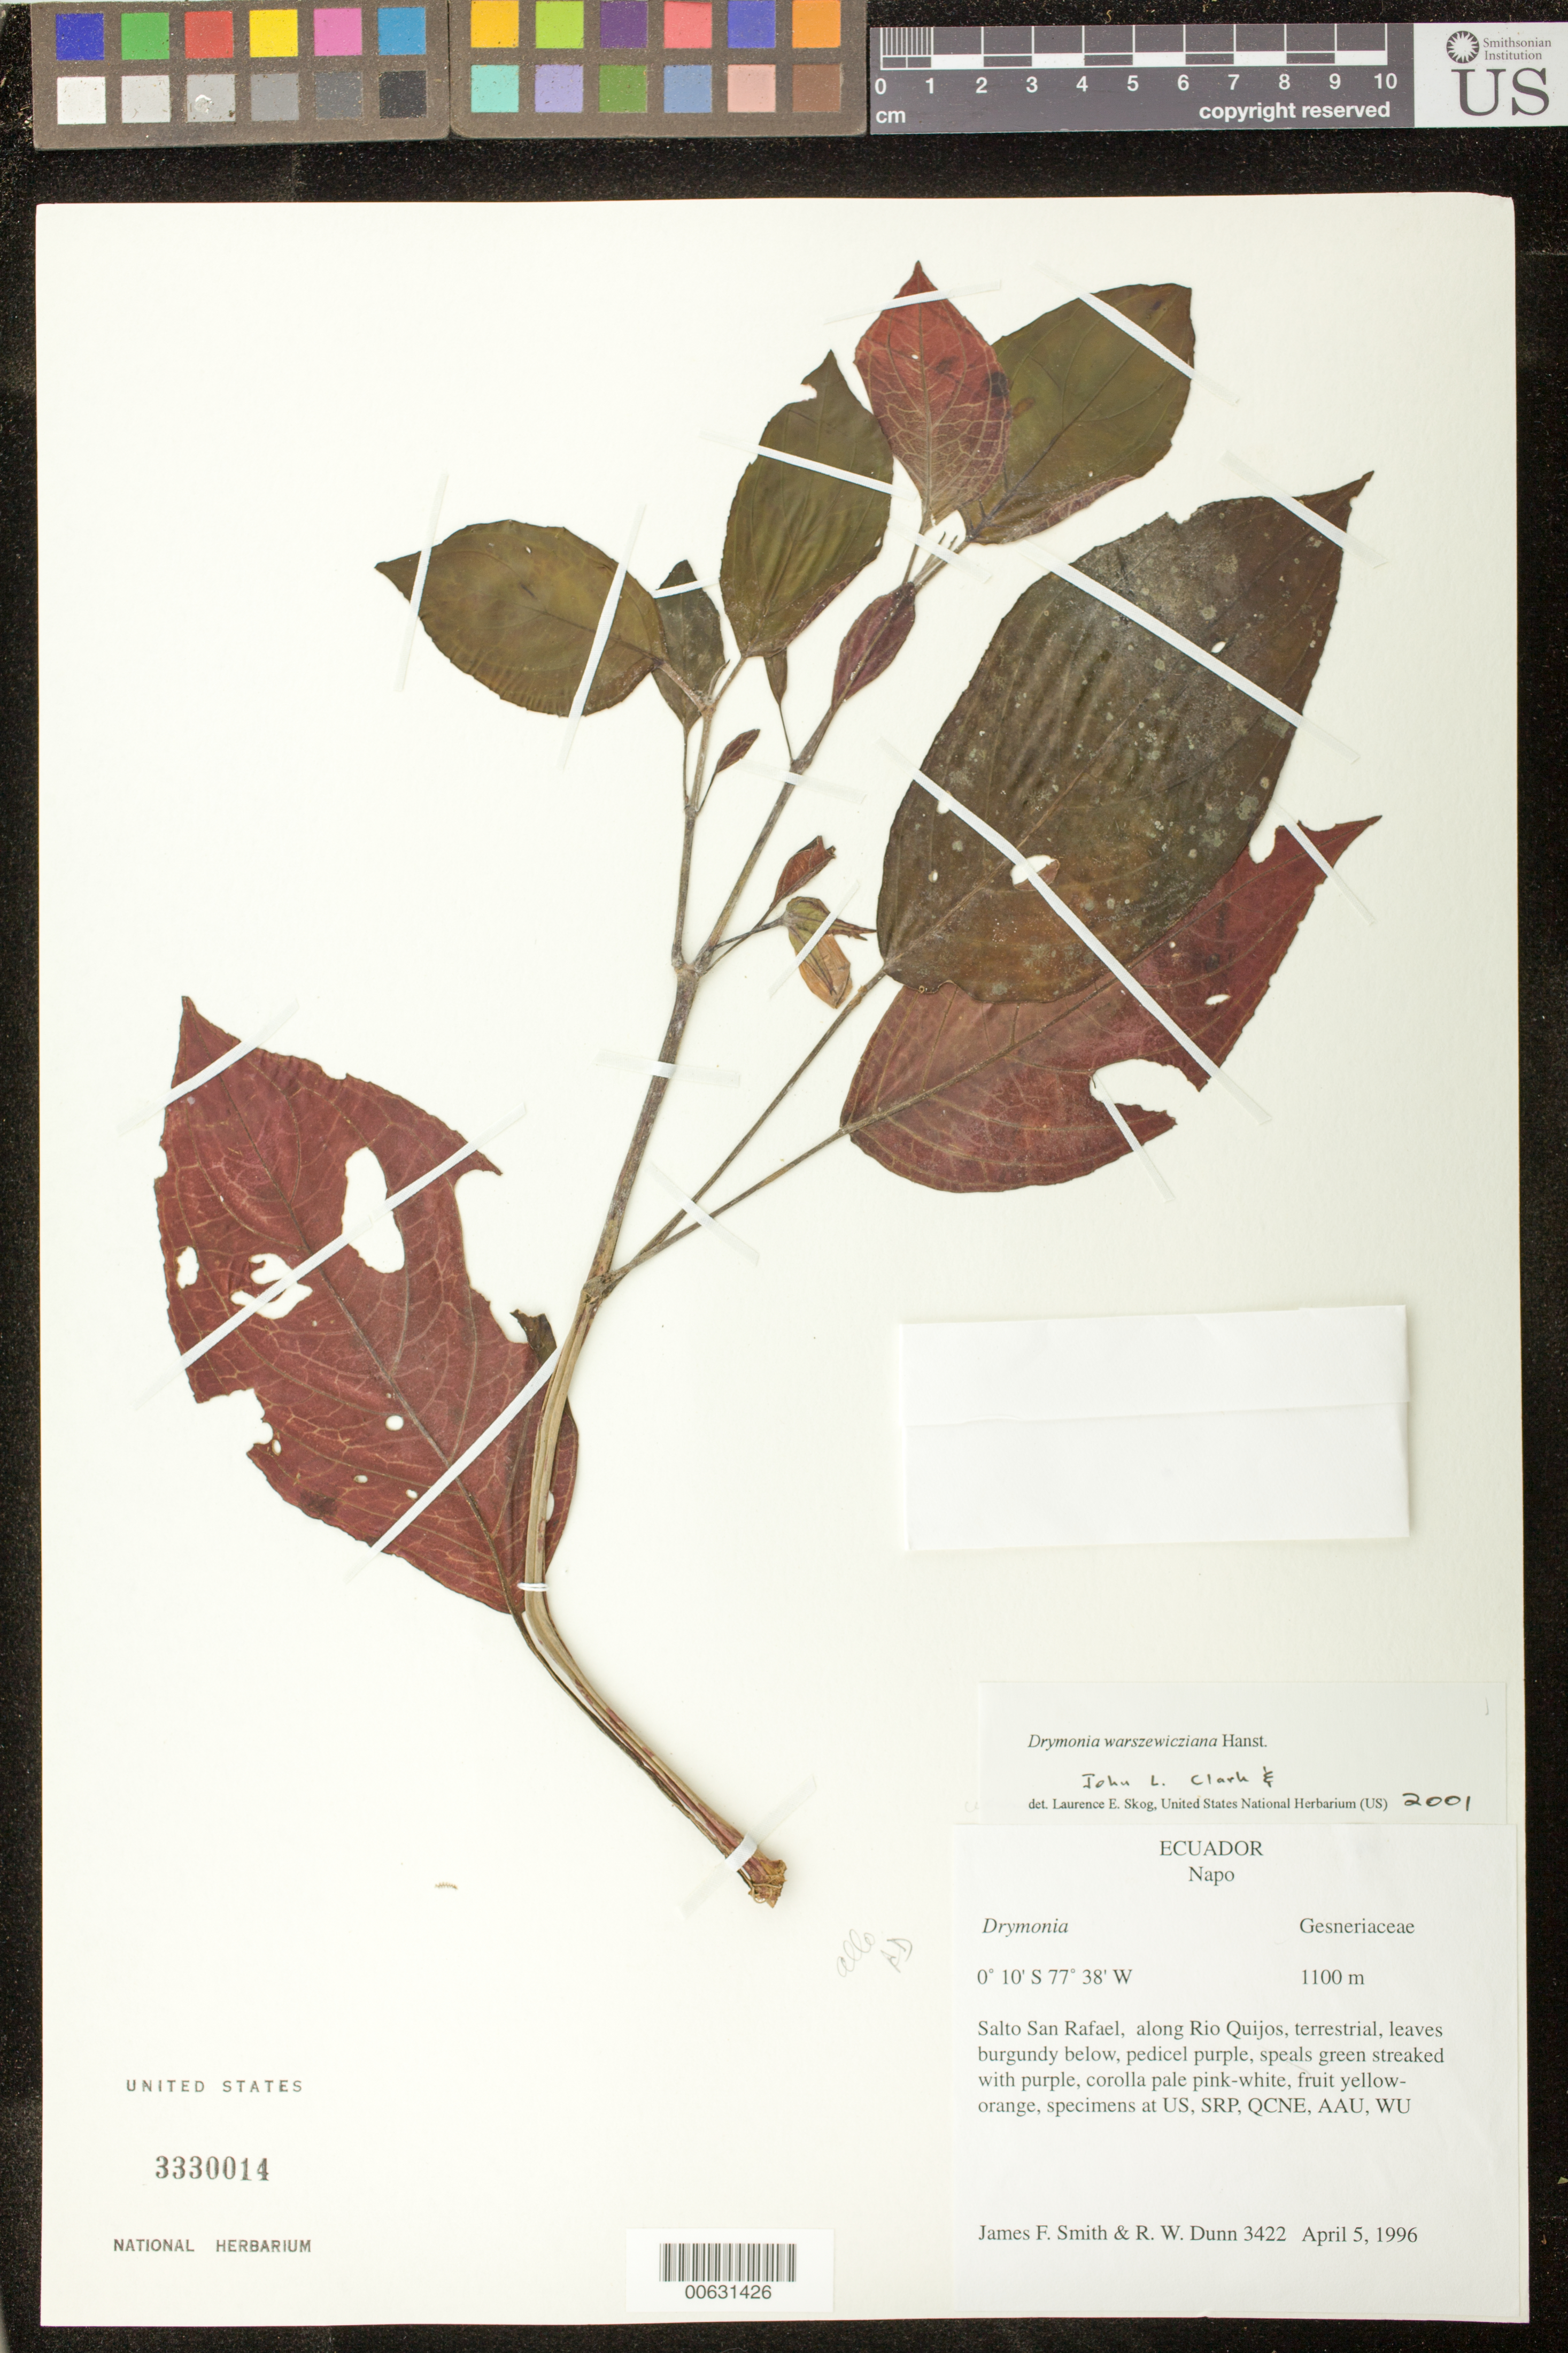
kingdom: Plantae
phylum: Tracheophyta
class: Magnoliopsida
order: Lamiales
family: Gesneriaceae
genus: Drymonia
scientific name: Drymonia warszewicziana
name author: Hanst.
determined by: Clark, J. L.; Skog, Laurence E.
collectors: J. Smith & R. Dunn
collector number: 3422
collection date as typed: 05 Apr 1996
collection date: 1996-04-05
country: Ecuador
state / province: Napo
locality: Salto San Rafael, along Rio Quijos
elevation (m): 1100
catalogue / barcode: US 3330014